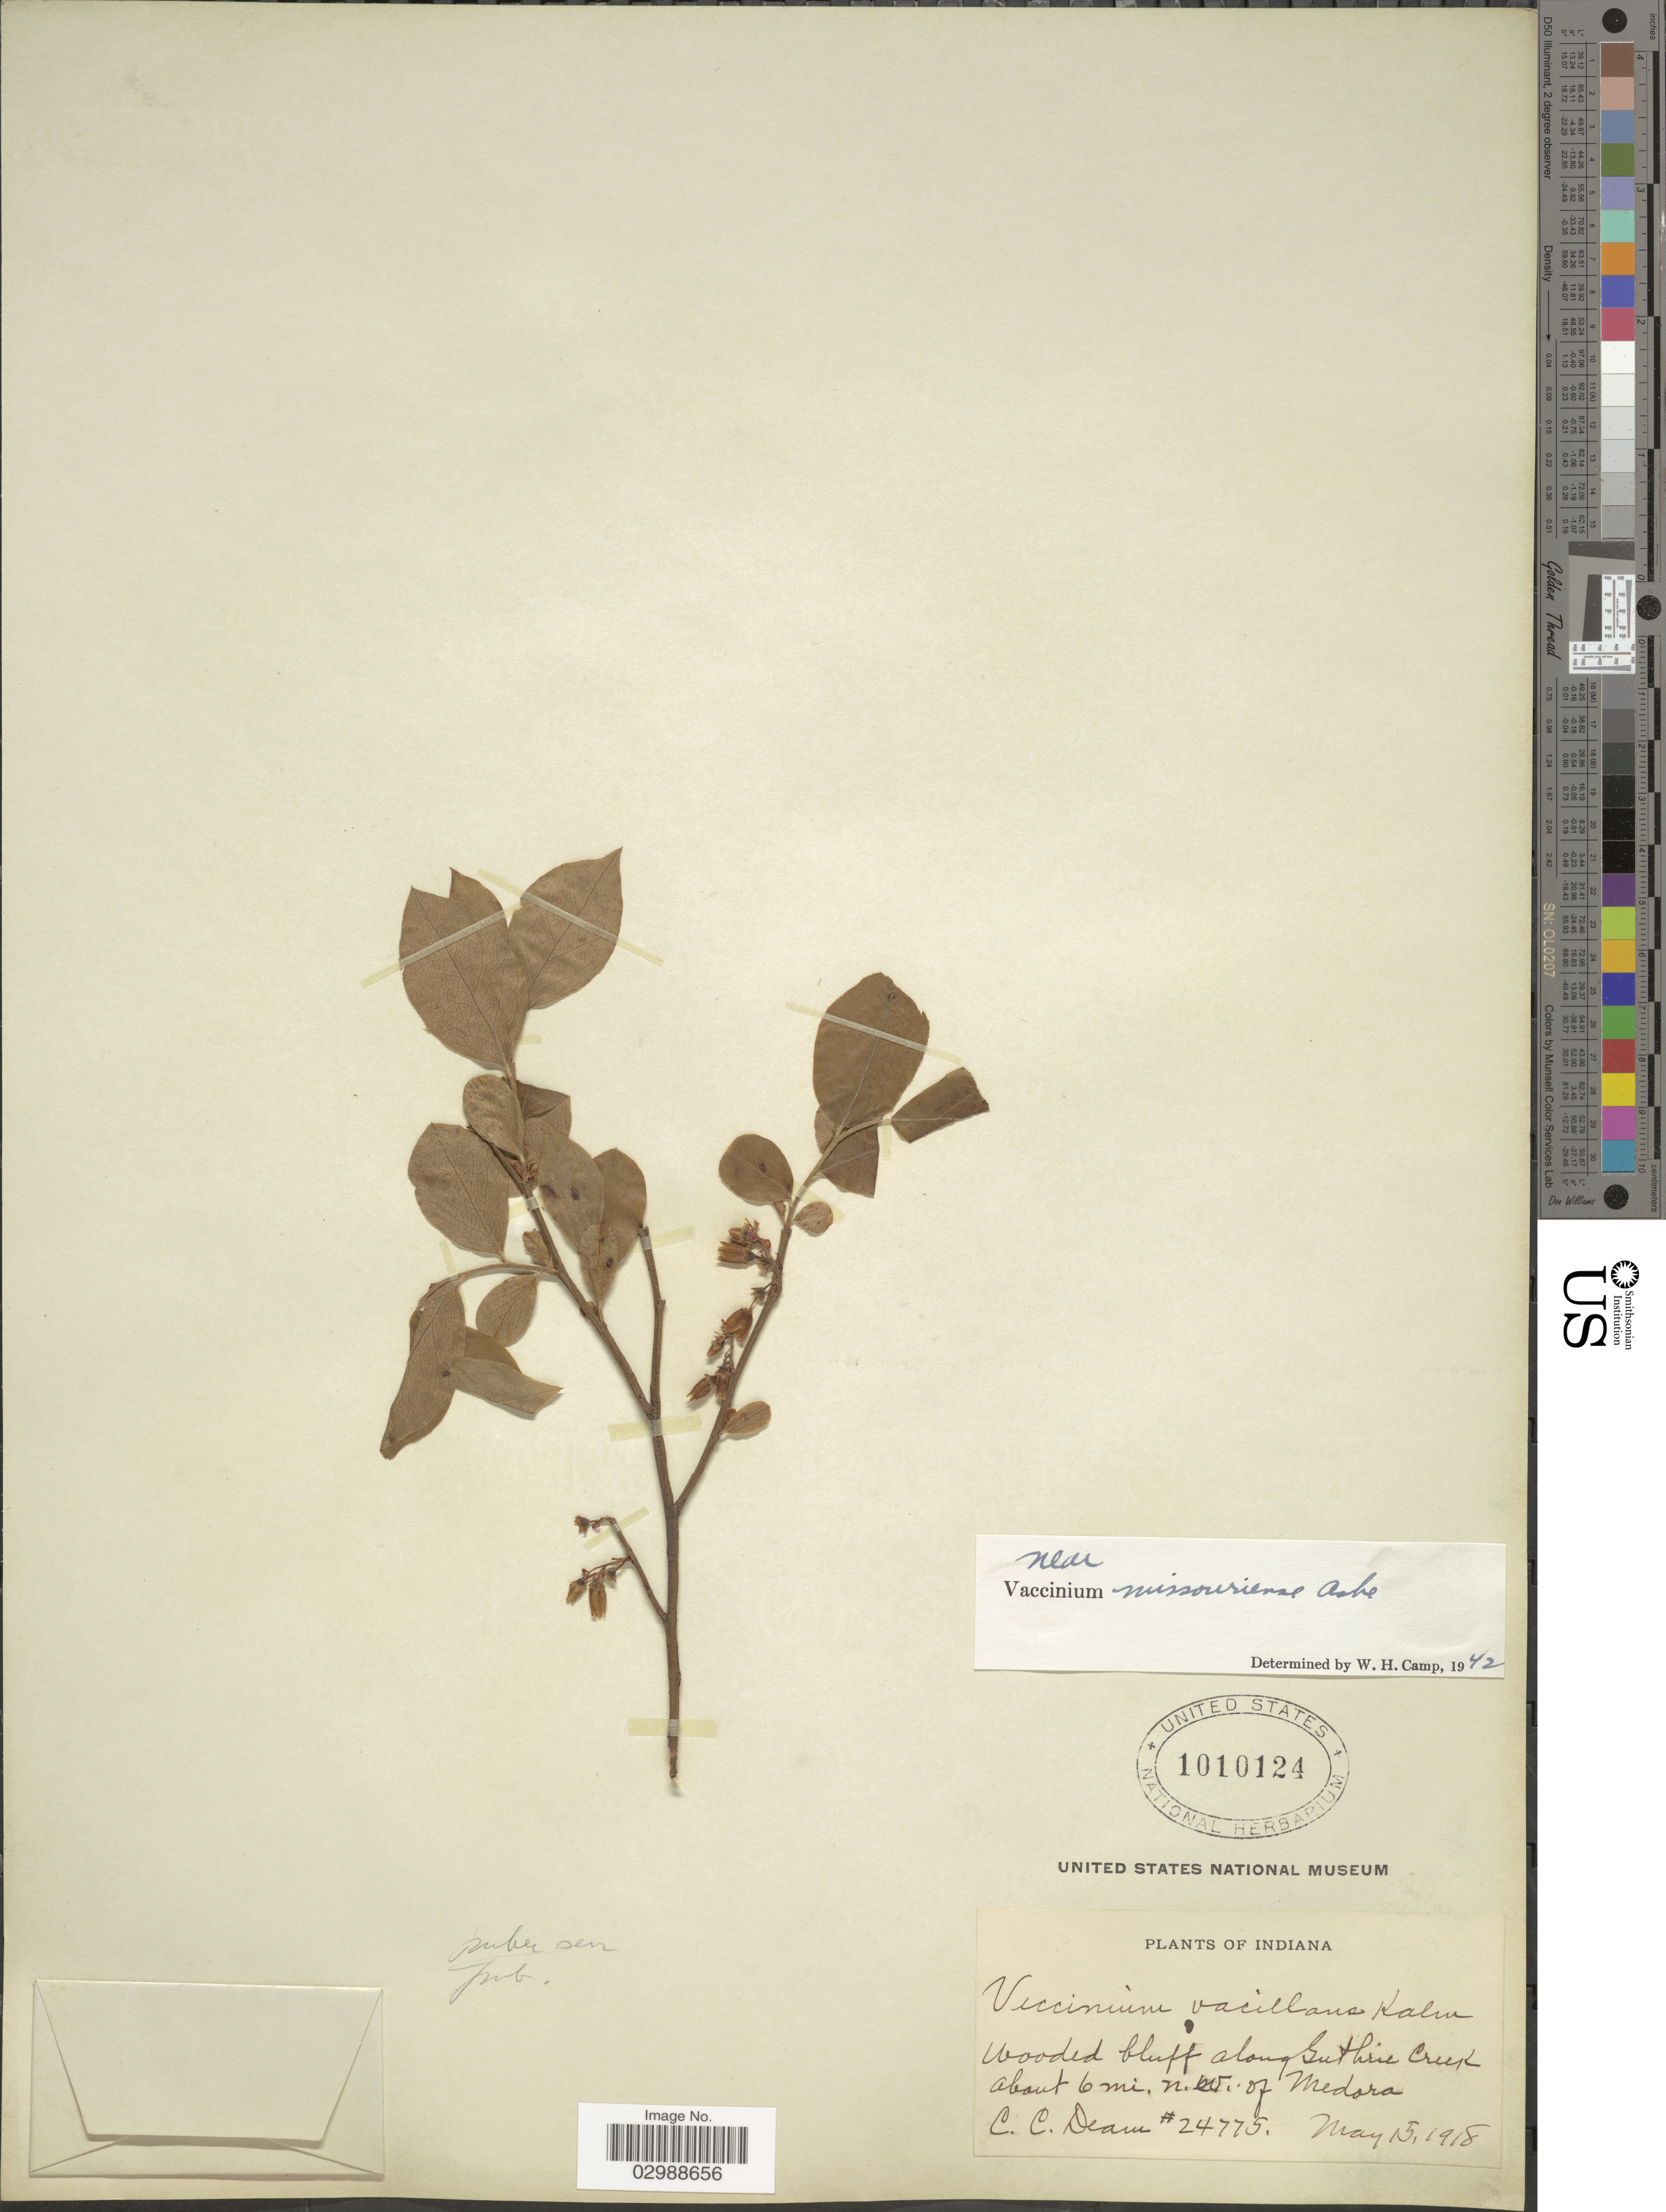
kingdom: Plantae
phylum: Tracheophyta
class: Magnoliopsida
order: Ericales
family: Ericaceae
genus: Vaccinium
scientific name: Vaccinium missouriense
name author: (Ashe) Ashe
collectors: C. Deam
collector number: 24775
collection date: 1918-05-15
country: United States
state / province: Indiana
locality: Along Guthrie Creek about 6 mi. n.w. of Medora.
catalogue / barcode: US 1010124